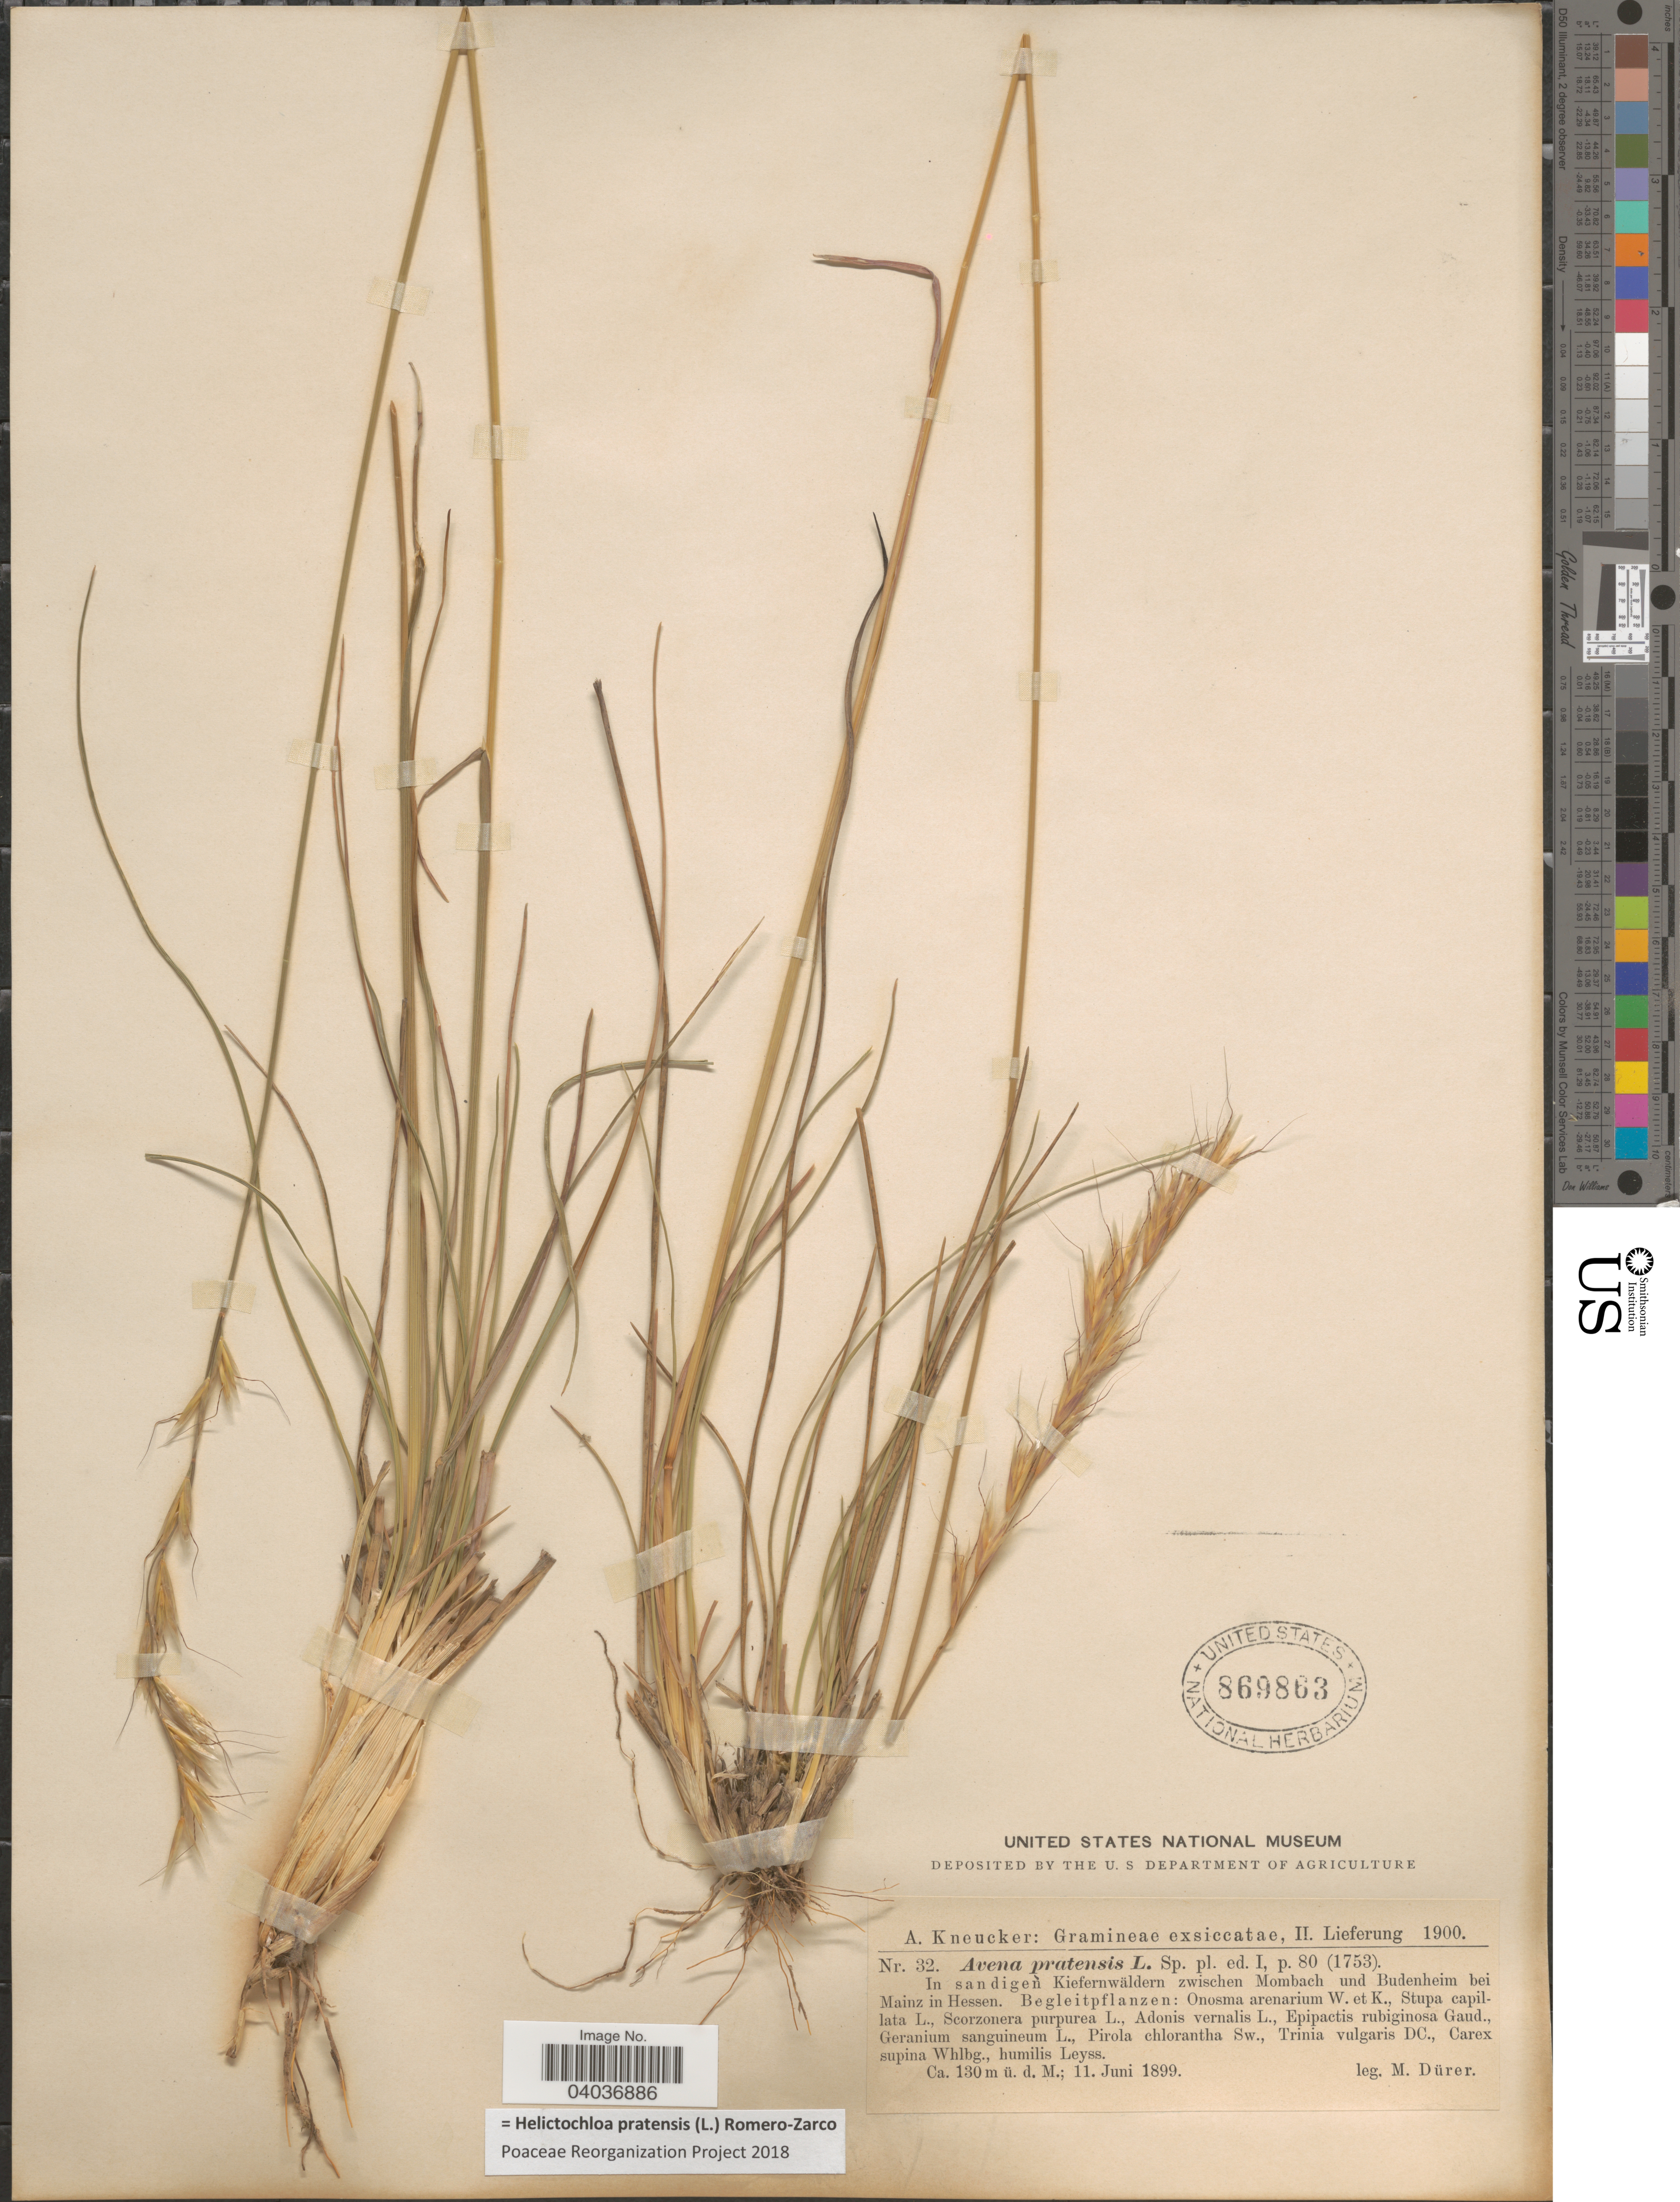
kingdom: Plantae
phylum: Tracheophyta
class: Liliopsida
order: Poales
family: Poaceae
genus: Helictochloa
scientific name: Helictochloa pratensis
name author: (L.) Romero-Zarco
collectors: M. Durer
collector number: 32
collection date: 1899-06-11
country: Germany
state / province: Hesse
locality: In sandigen Kiefernwäldern zwischen Mombach und Budenheim bei Mainz in Hessen.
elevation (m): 130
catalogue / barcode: US 869863